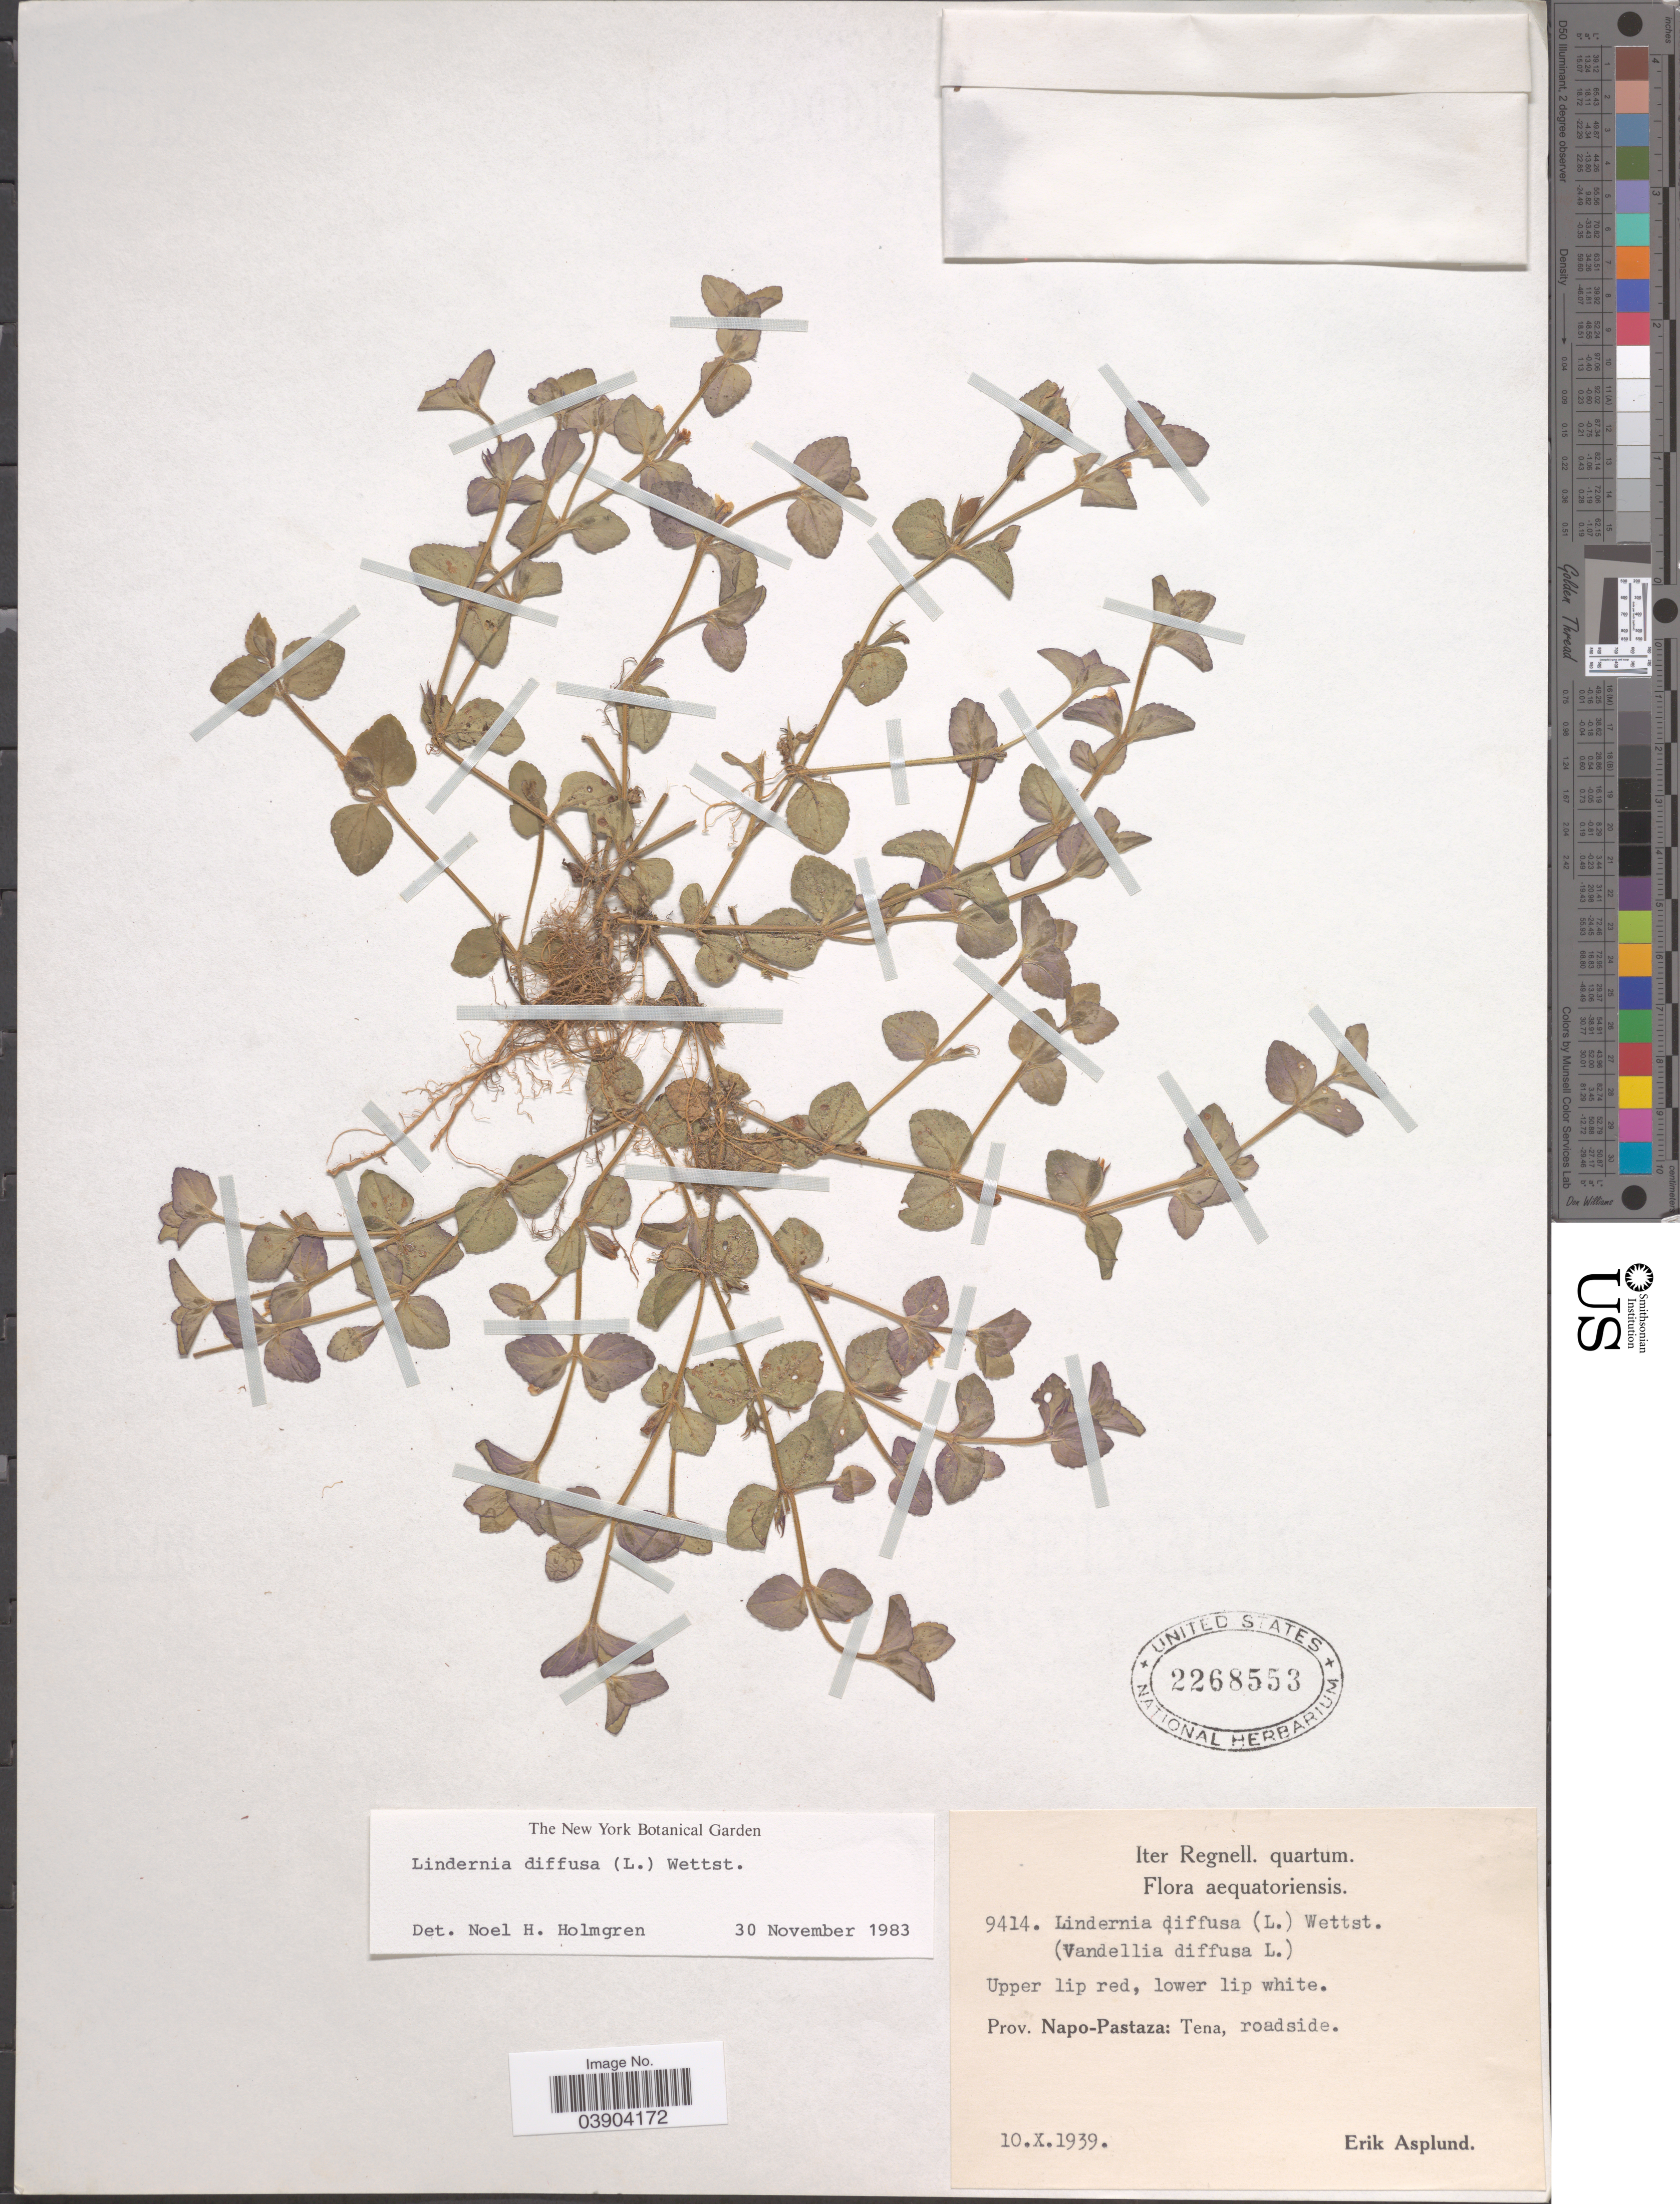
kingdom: Plantae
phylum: Tracheophyta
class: Magnoliopsida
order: Lamiales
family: Linderniaceae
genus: Lindernia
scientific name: Lindernia diffusa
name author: (L.) Wettst.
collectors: E. Asplund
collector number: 9414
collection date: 1939-10-10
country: Ecuador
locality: Prov. Napo-Pastaza: Tena, roadside.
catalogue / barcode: US 2268553